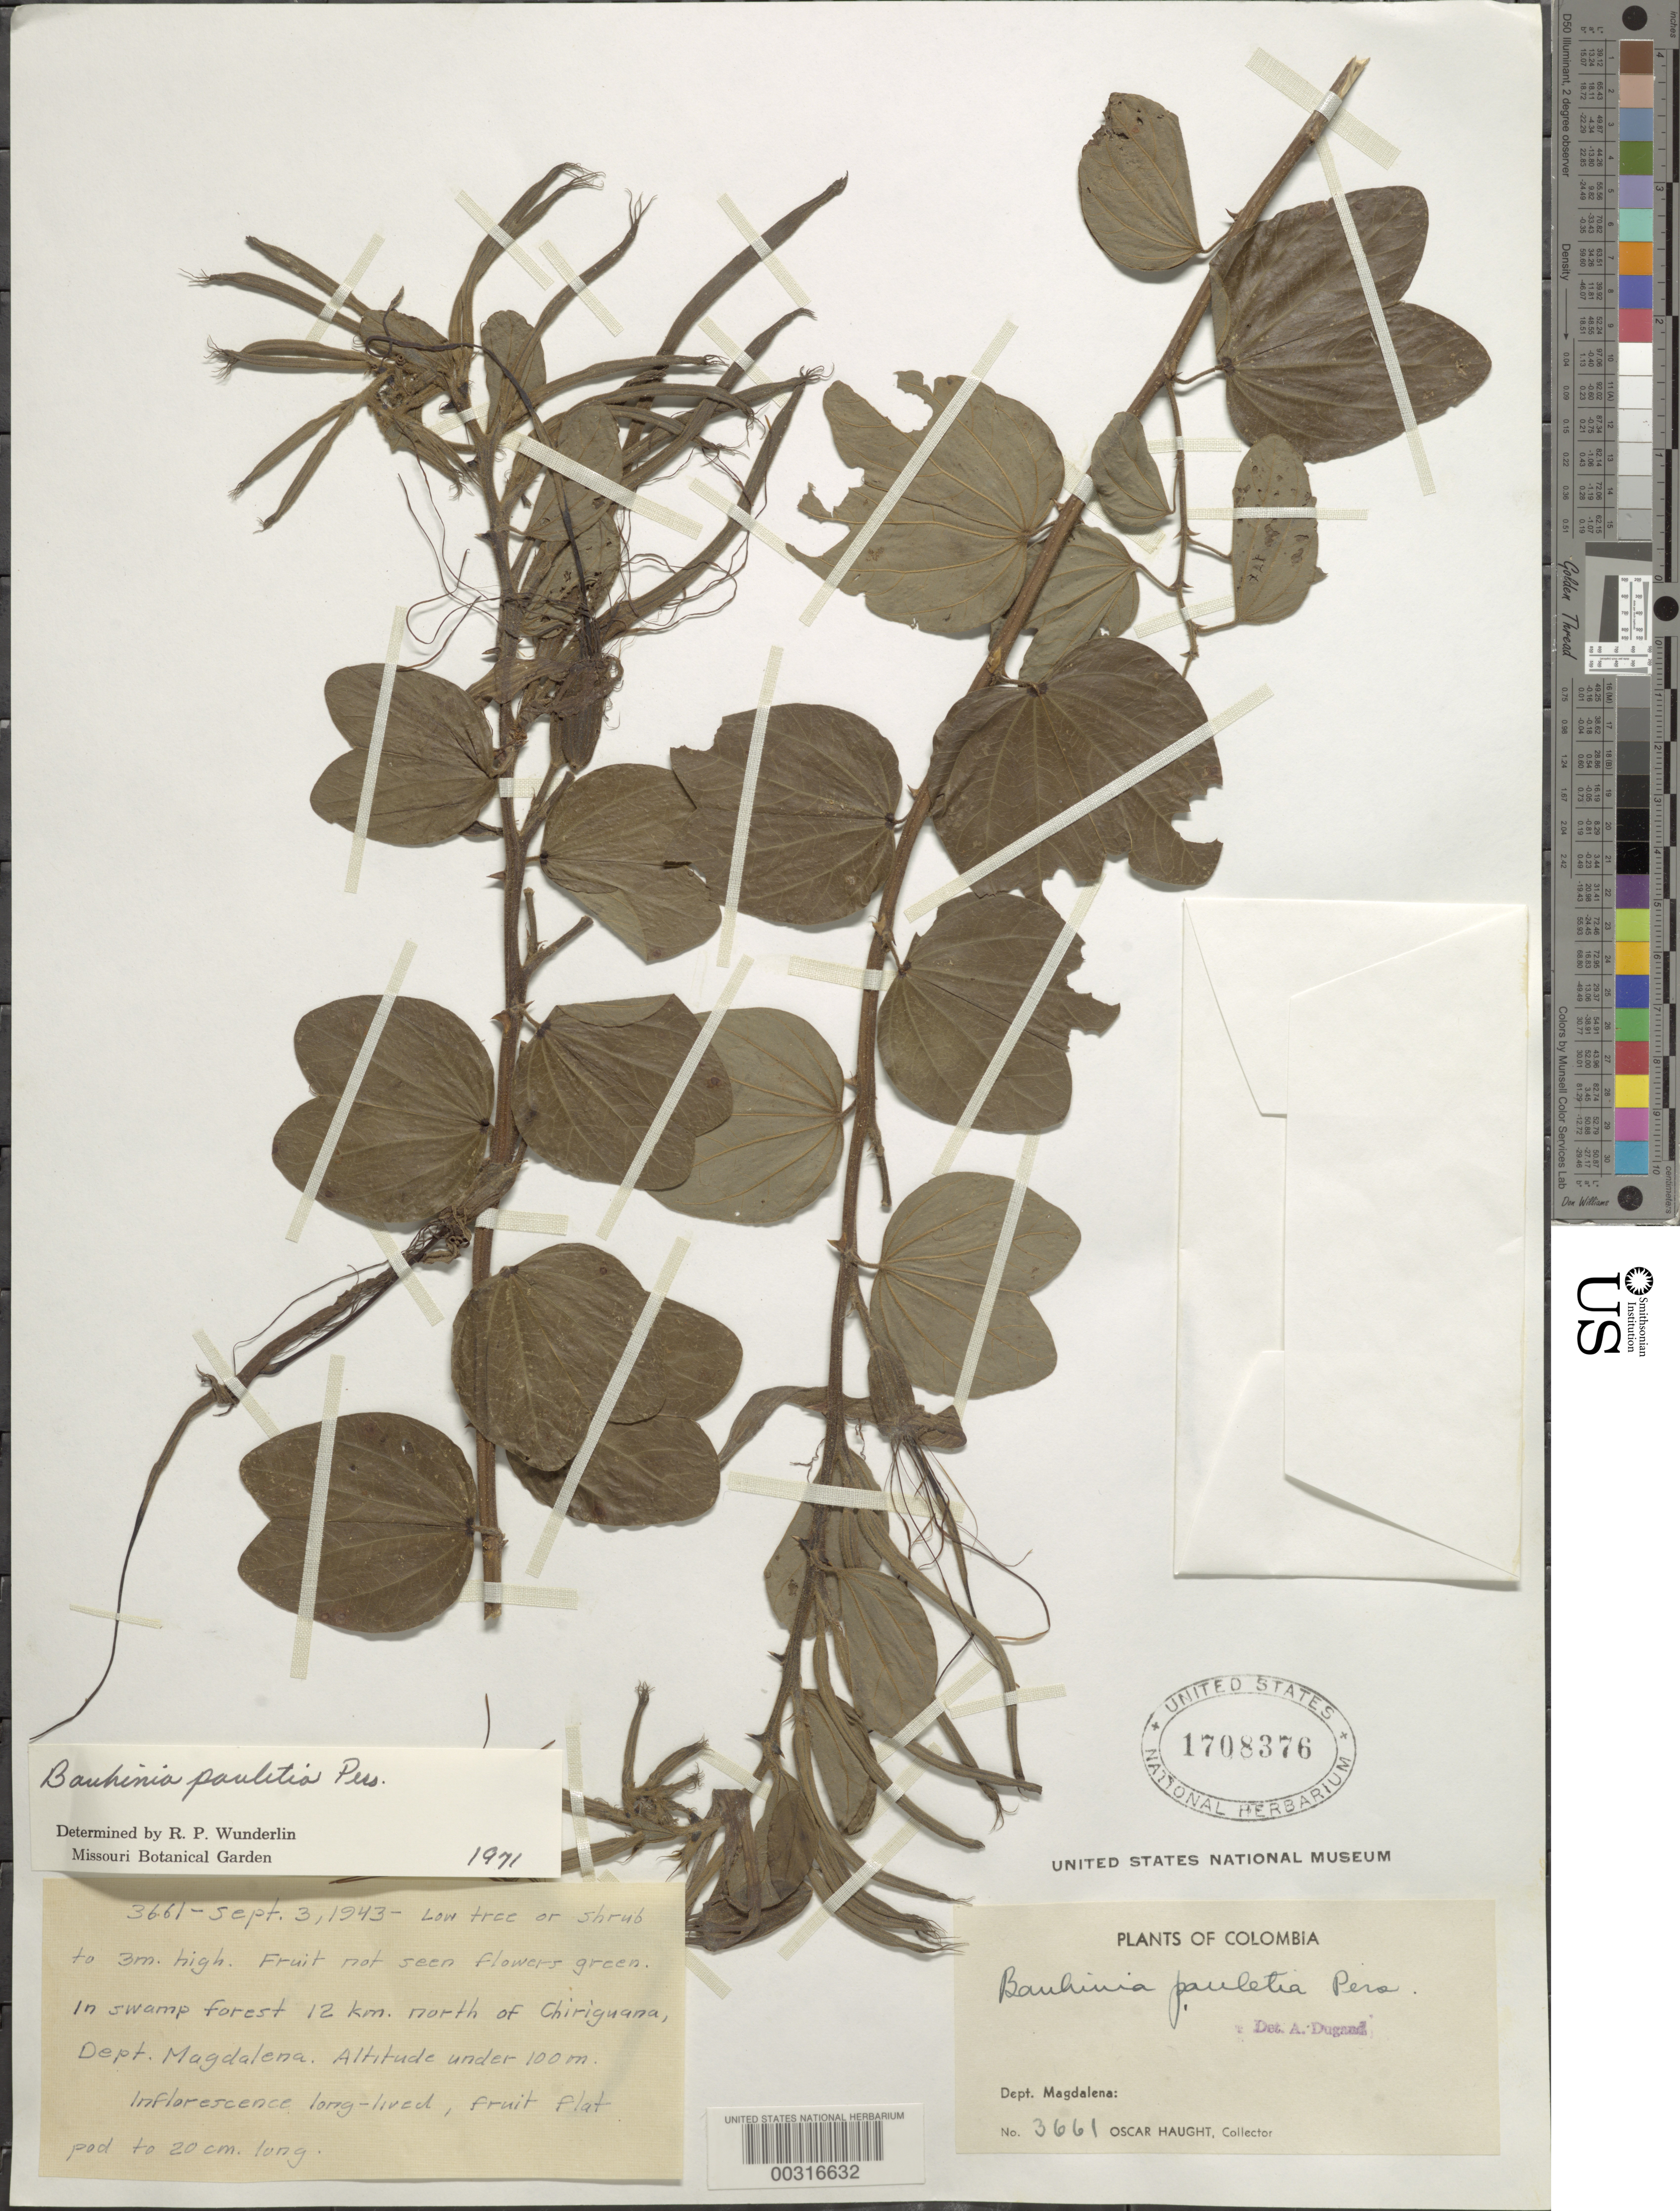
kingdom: Plantae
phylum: Tracheophyta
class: Magnoliopsida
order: Fabales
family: Fabaceae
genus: Bauhinia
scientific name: Bauhinia pauletia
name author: Pers.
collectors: O. L. Haught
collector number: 3661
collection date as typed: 03 Sep 1943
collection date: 1943-09-03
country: Colombia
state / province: Magdalena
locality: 12 km N of Chiriguana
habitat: Swamp forest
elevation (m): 100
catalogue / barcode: US 1708376